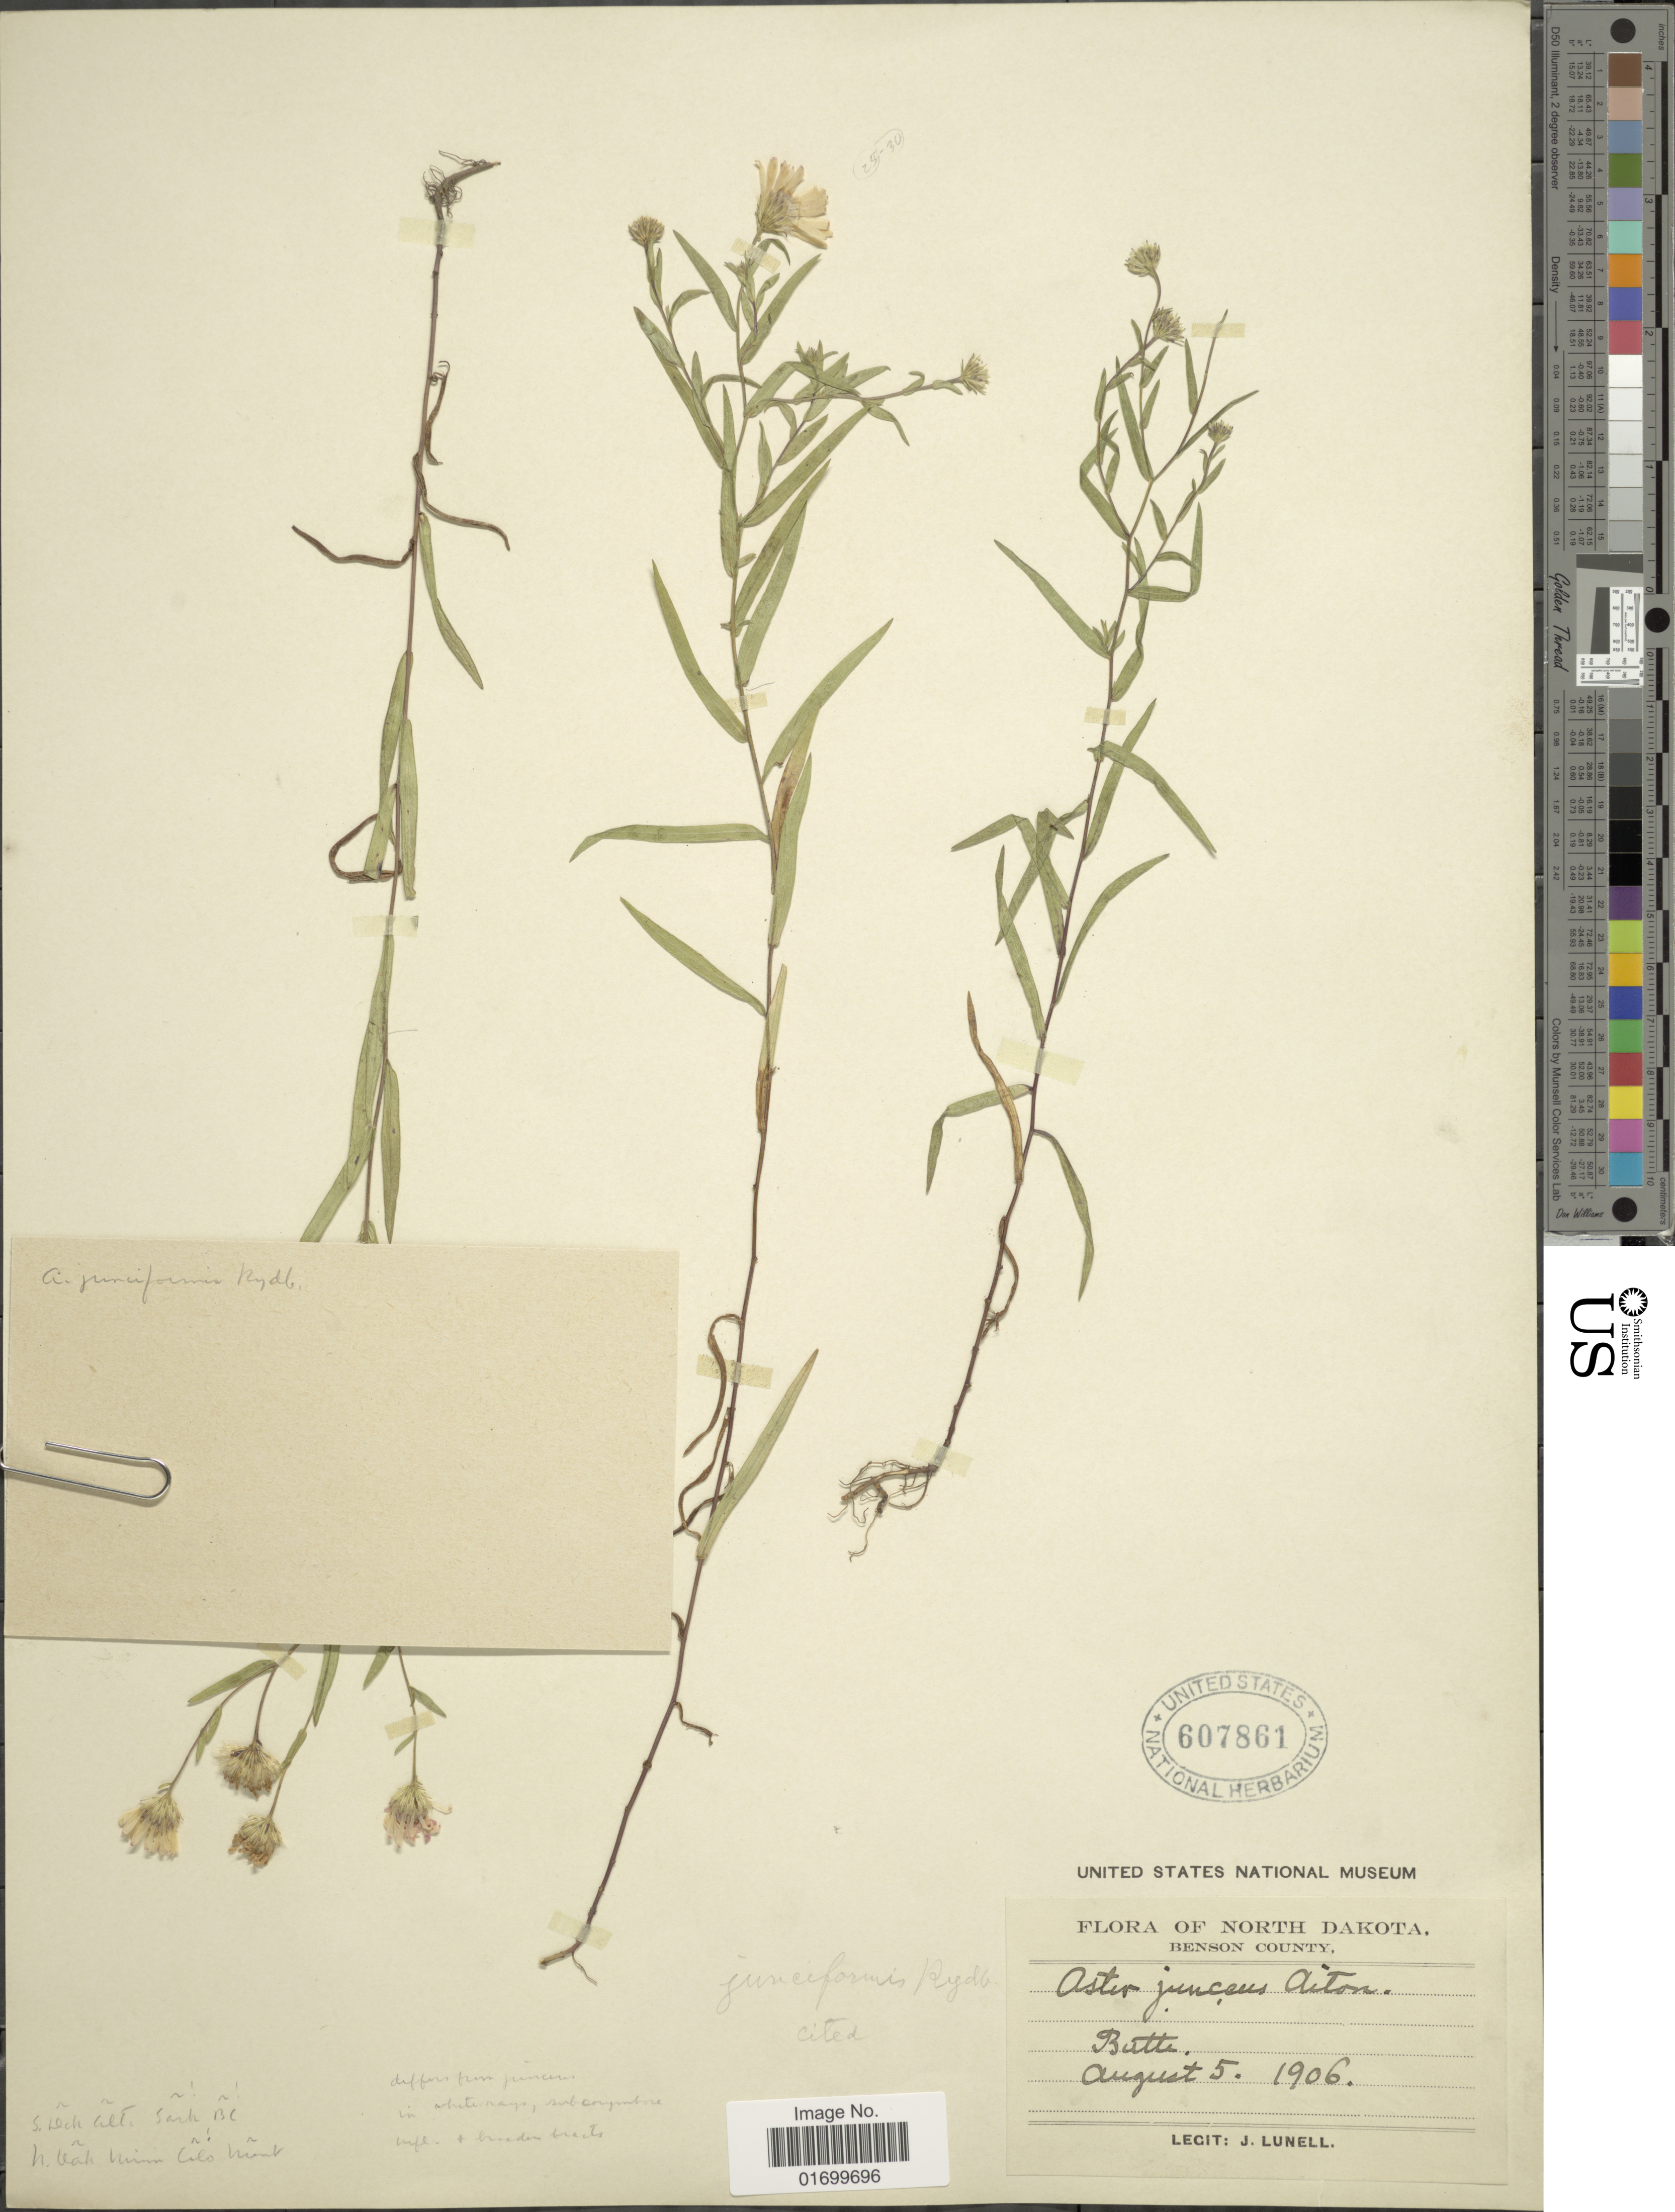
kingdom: Plantae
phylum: Tracheophyta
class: Magnoliopsida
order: Asterales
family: Asteraceae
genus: Symphyotrichum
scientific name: Symphyotrichum boreale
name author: (Torr. & A. Gray) Á. Löve & D. Löve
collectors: J. Lunell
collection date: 1906-08-05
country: United States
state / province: North Dakota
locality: Benson County, Butte.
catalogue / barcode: US 607861